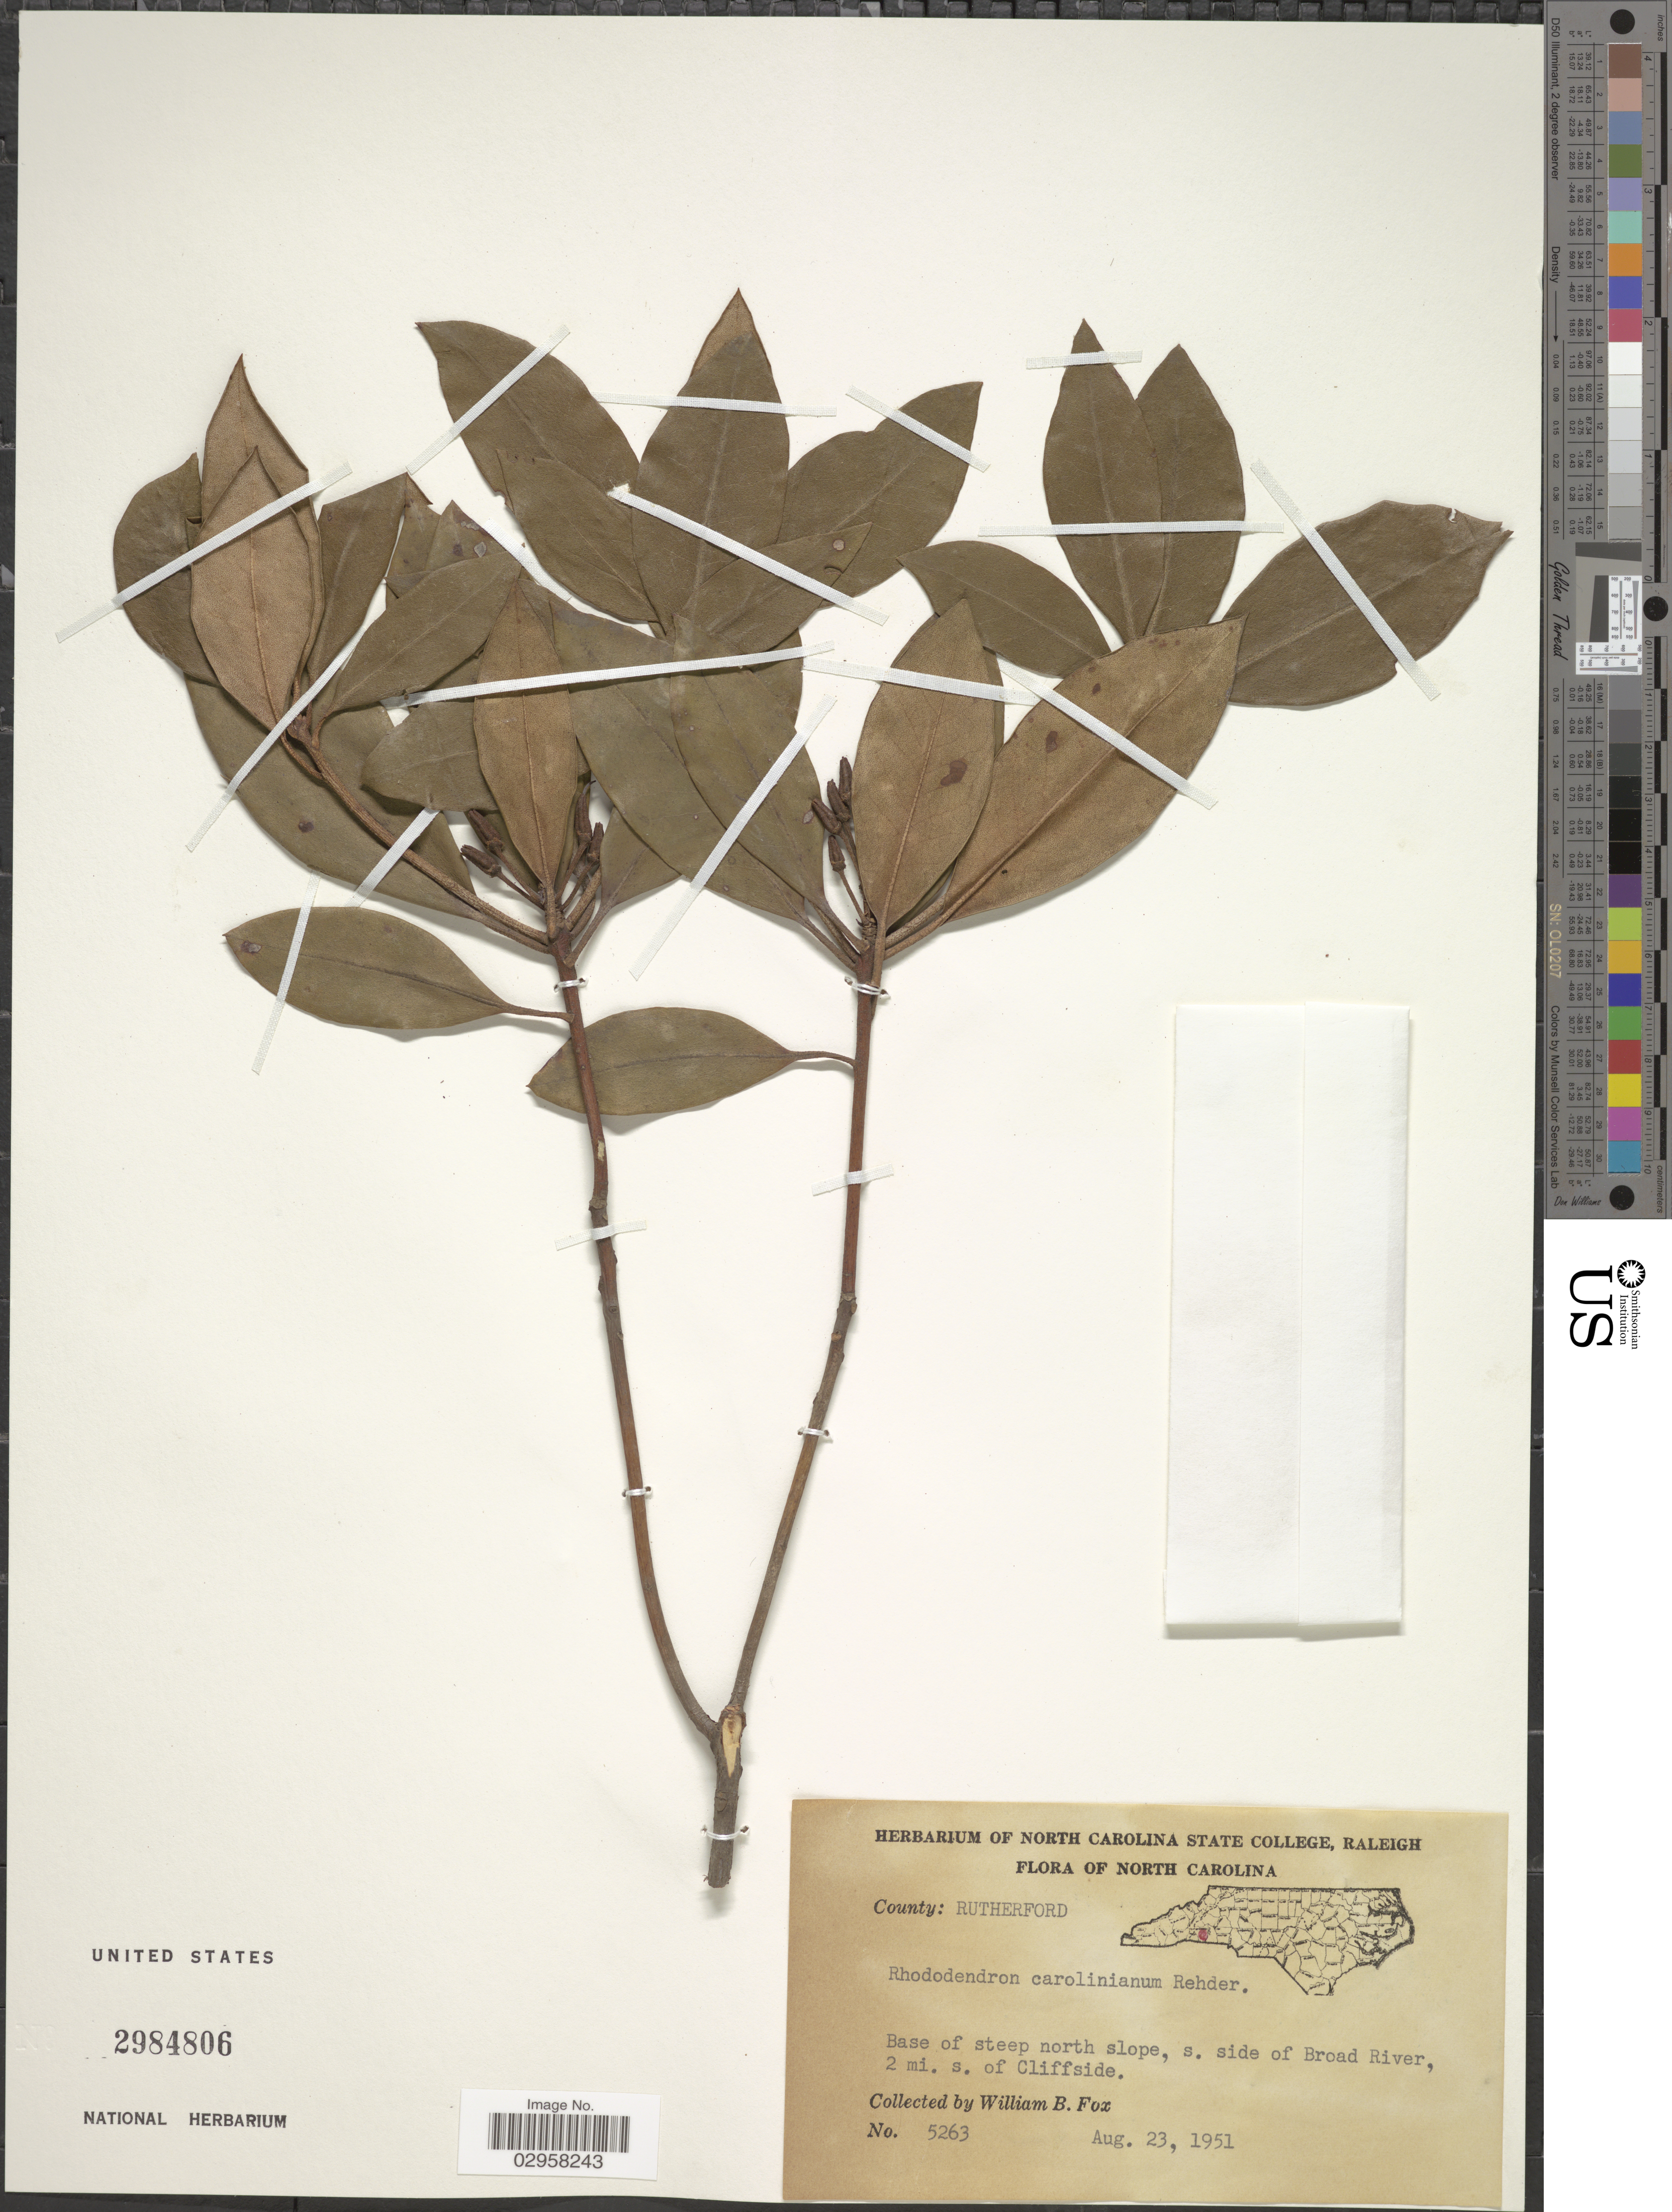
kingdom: Plantae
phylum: Tracheophyta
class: Magnoliopsida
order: Ericales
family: Ericaceae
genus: Rhododendron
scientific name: Rhododendron carolinianum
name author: Rehder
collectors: W. B. Fox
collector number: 5263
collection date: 1951-08-23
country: United States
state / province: North Carolina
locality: County: Rutherford. Base of steep north slope, s. side of Broad River, 2 mi. s. of Cliffside.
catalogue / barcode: US 2984806